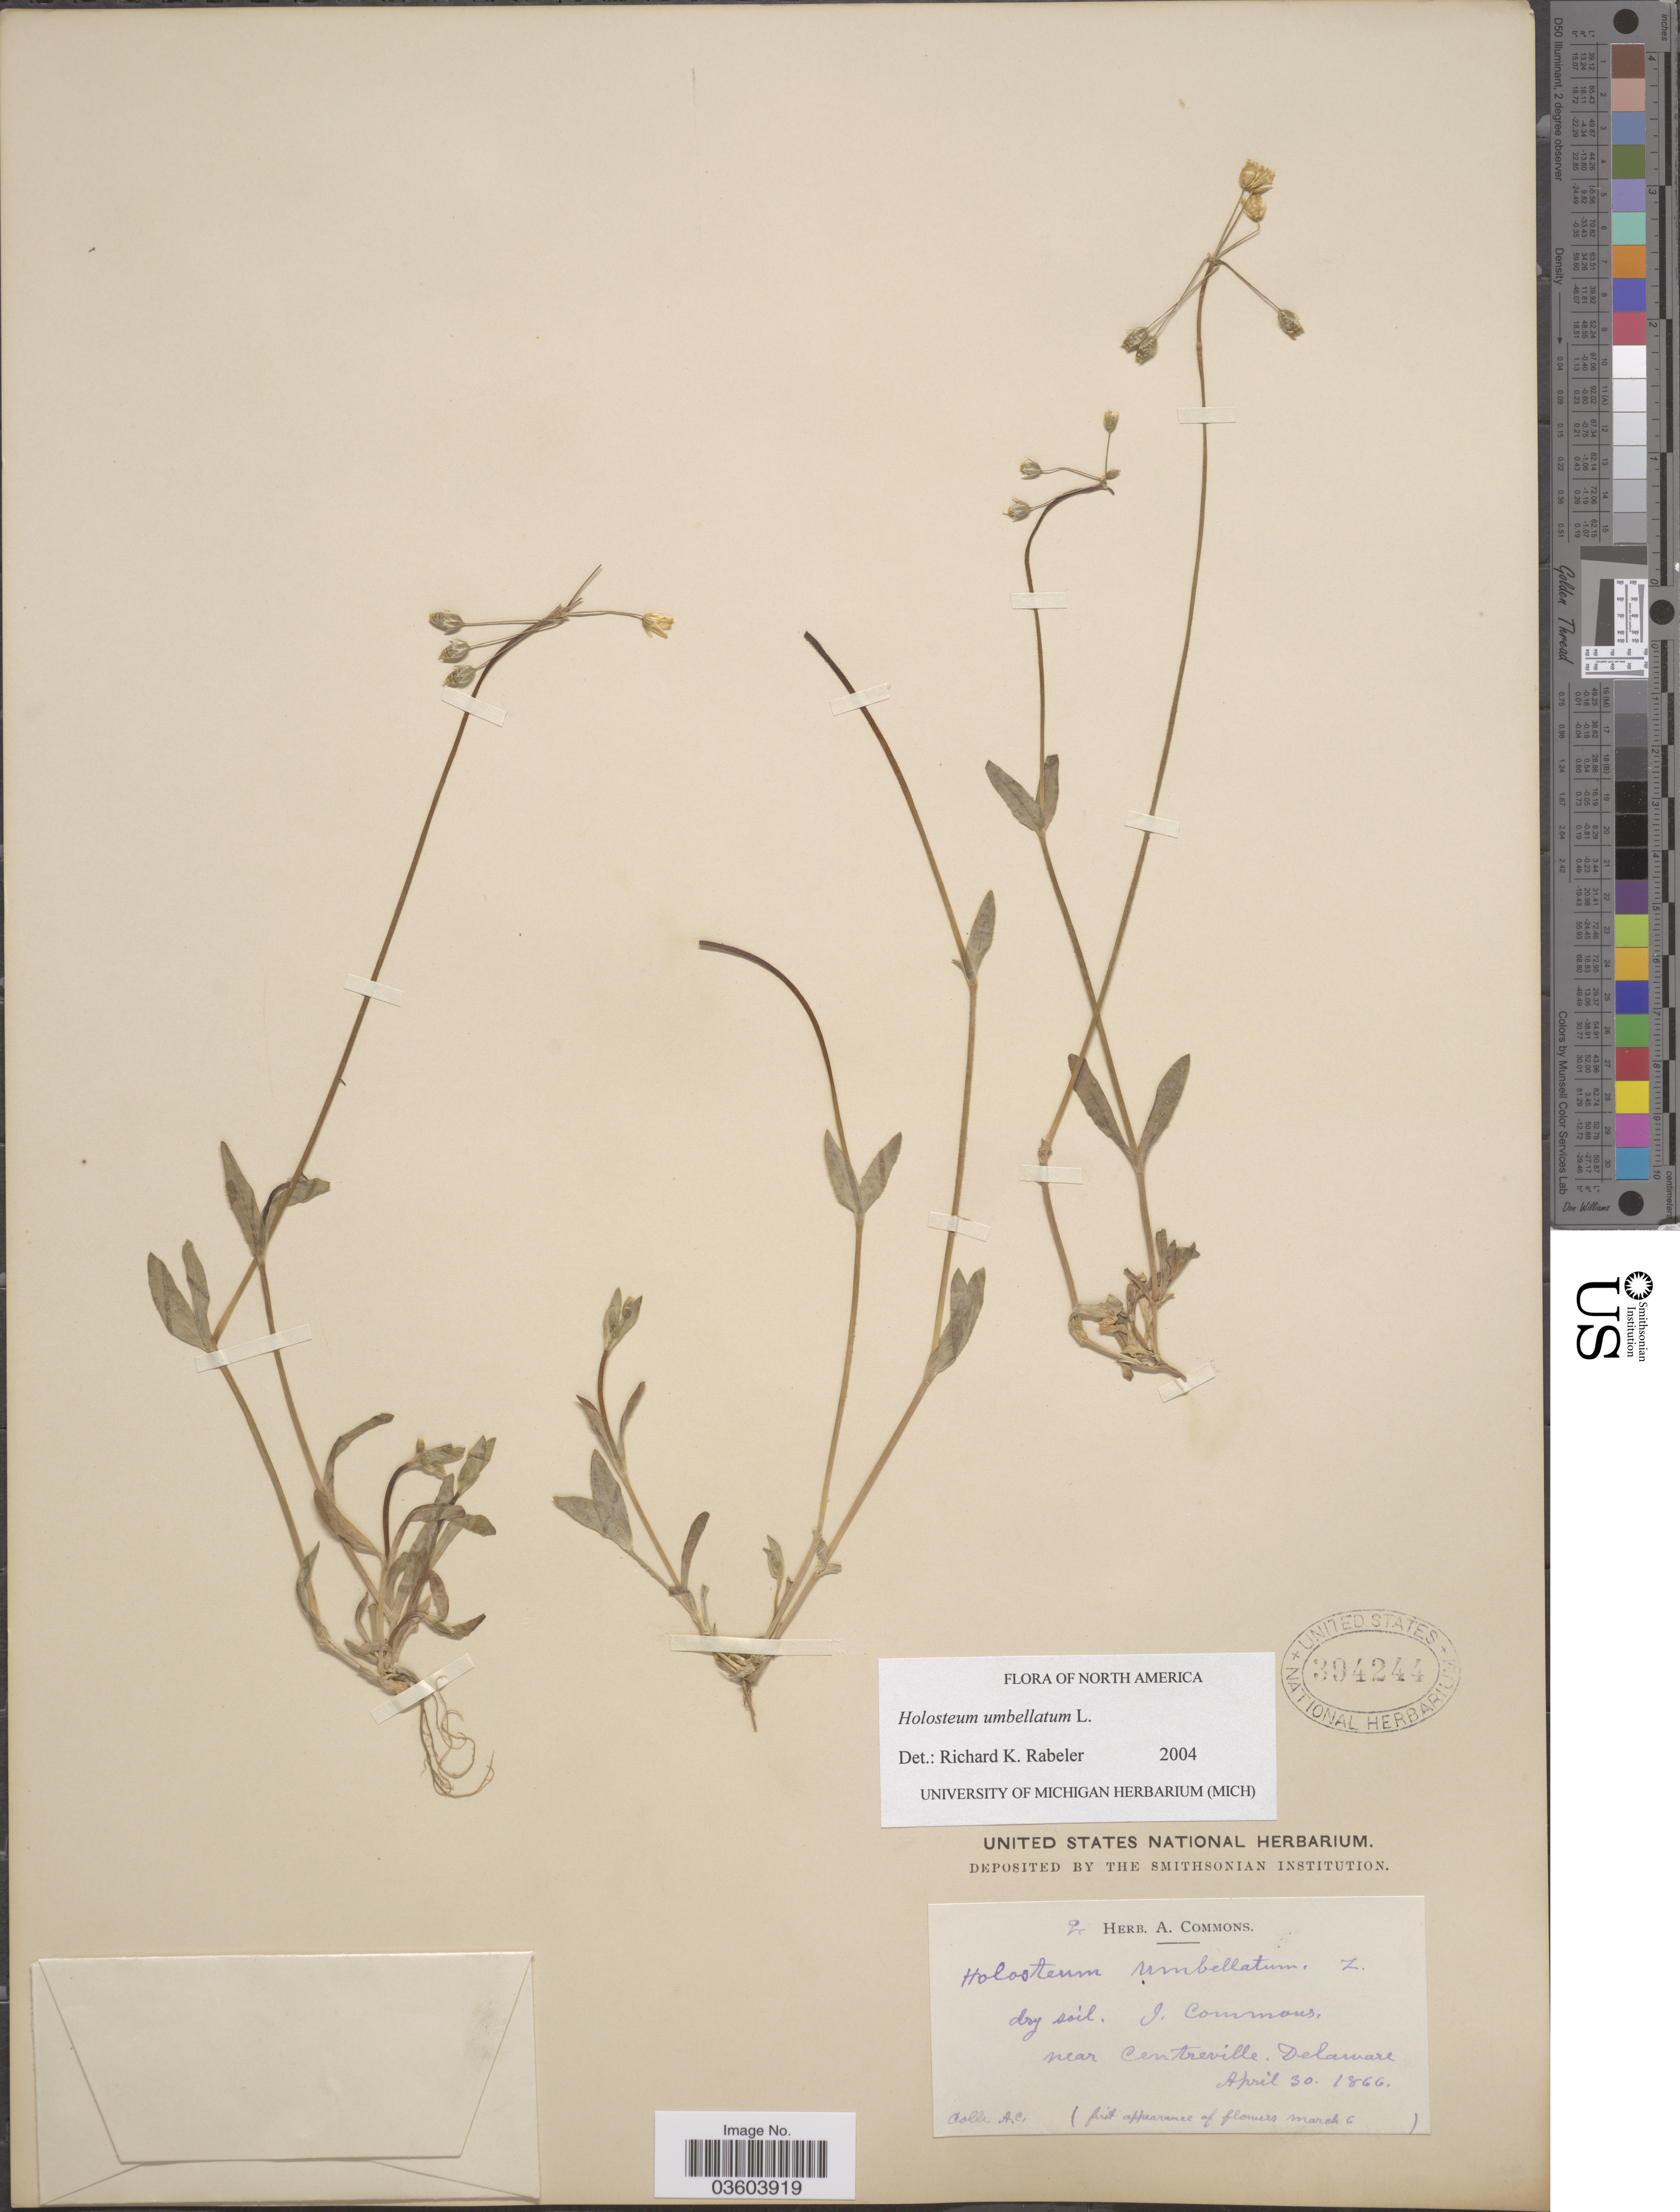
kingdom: Plantae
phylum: Tracheophyta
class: Magnoliopsida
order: Caryophyllales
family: Caryophyllaceae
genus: Holosteum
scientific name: Holosteum umbellatum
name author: L.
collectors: A. Commons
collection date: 1866-04-30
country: United States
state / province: Delaware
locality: I. Commons, Near Centreville.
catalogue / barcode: US 394244